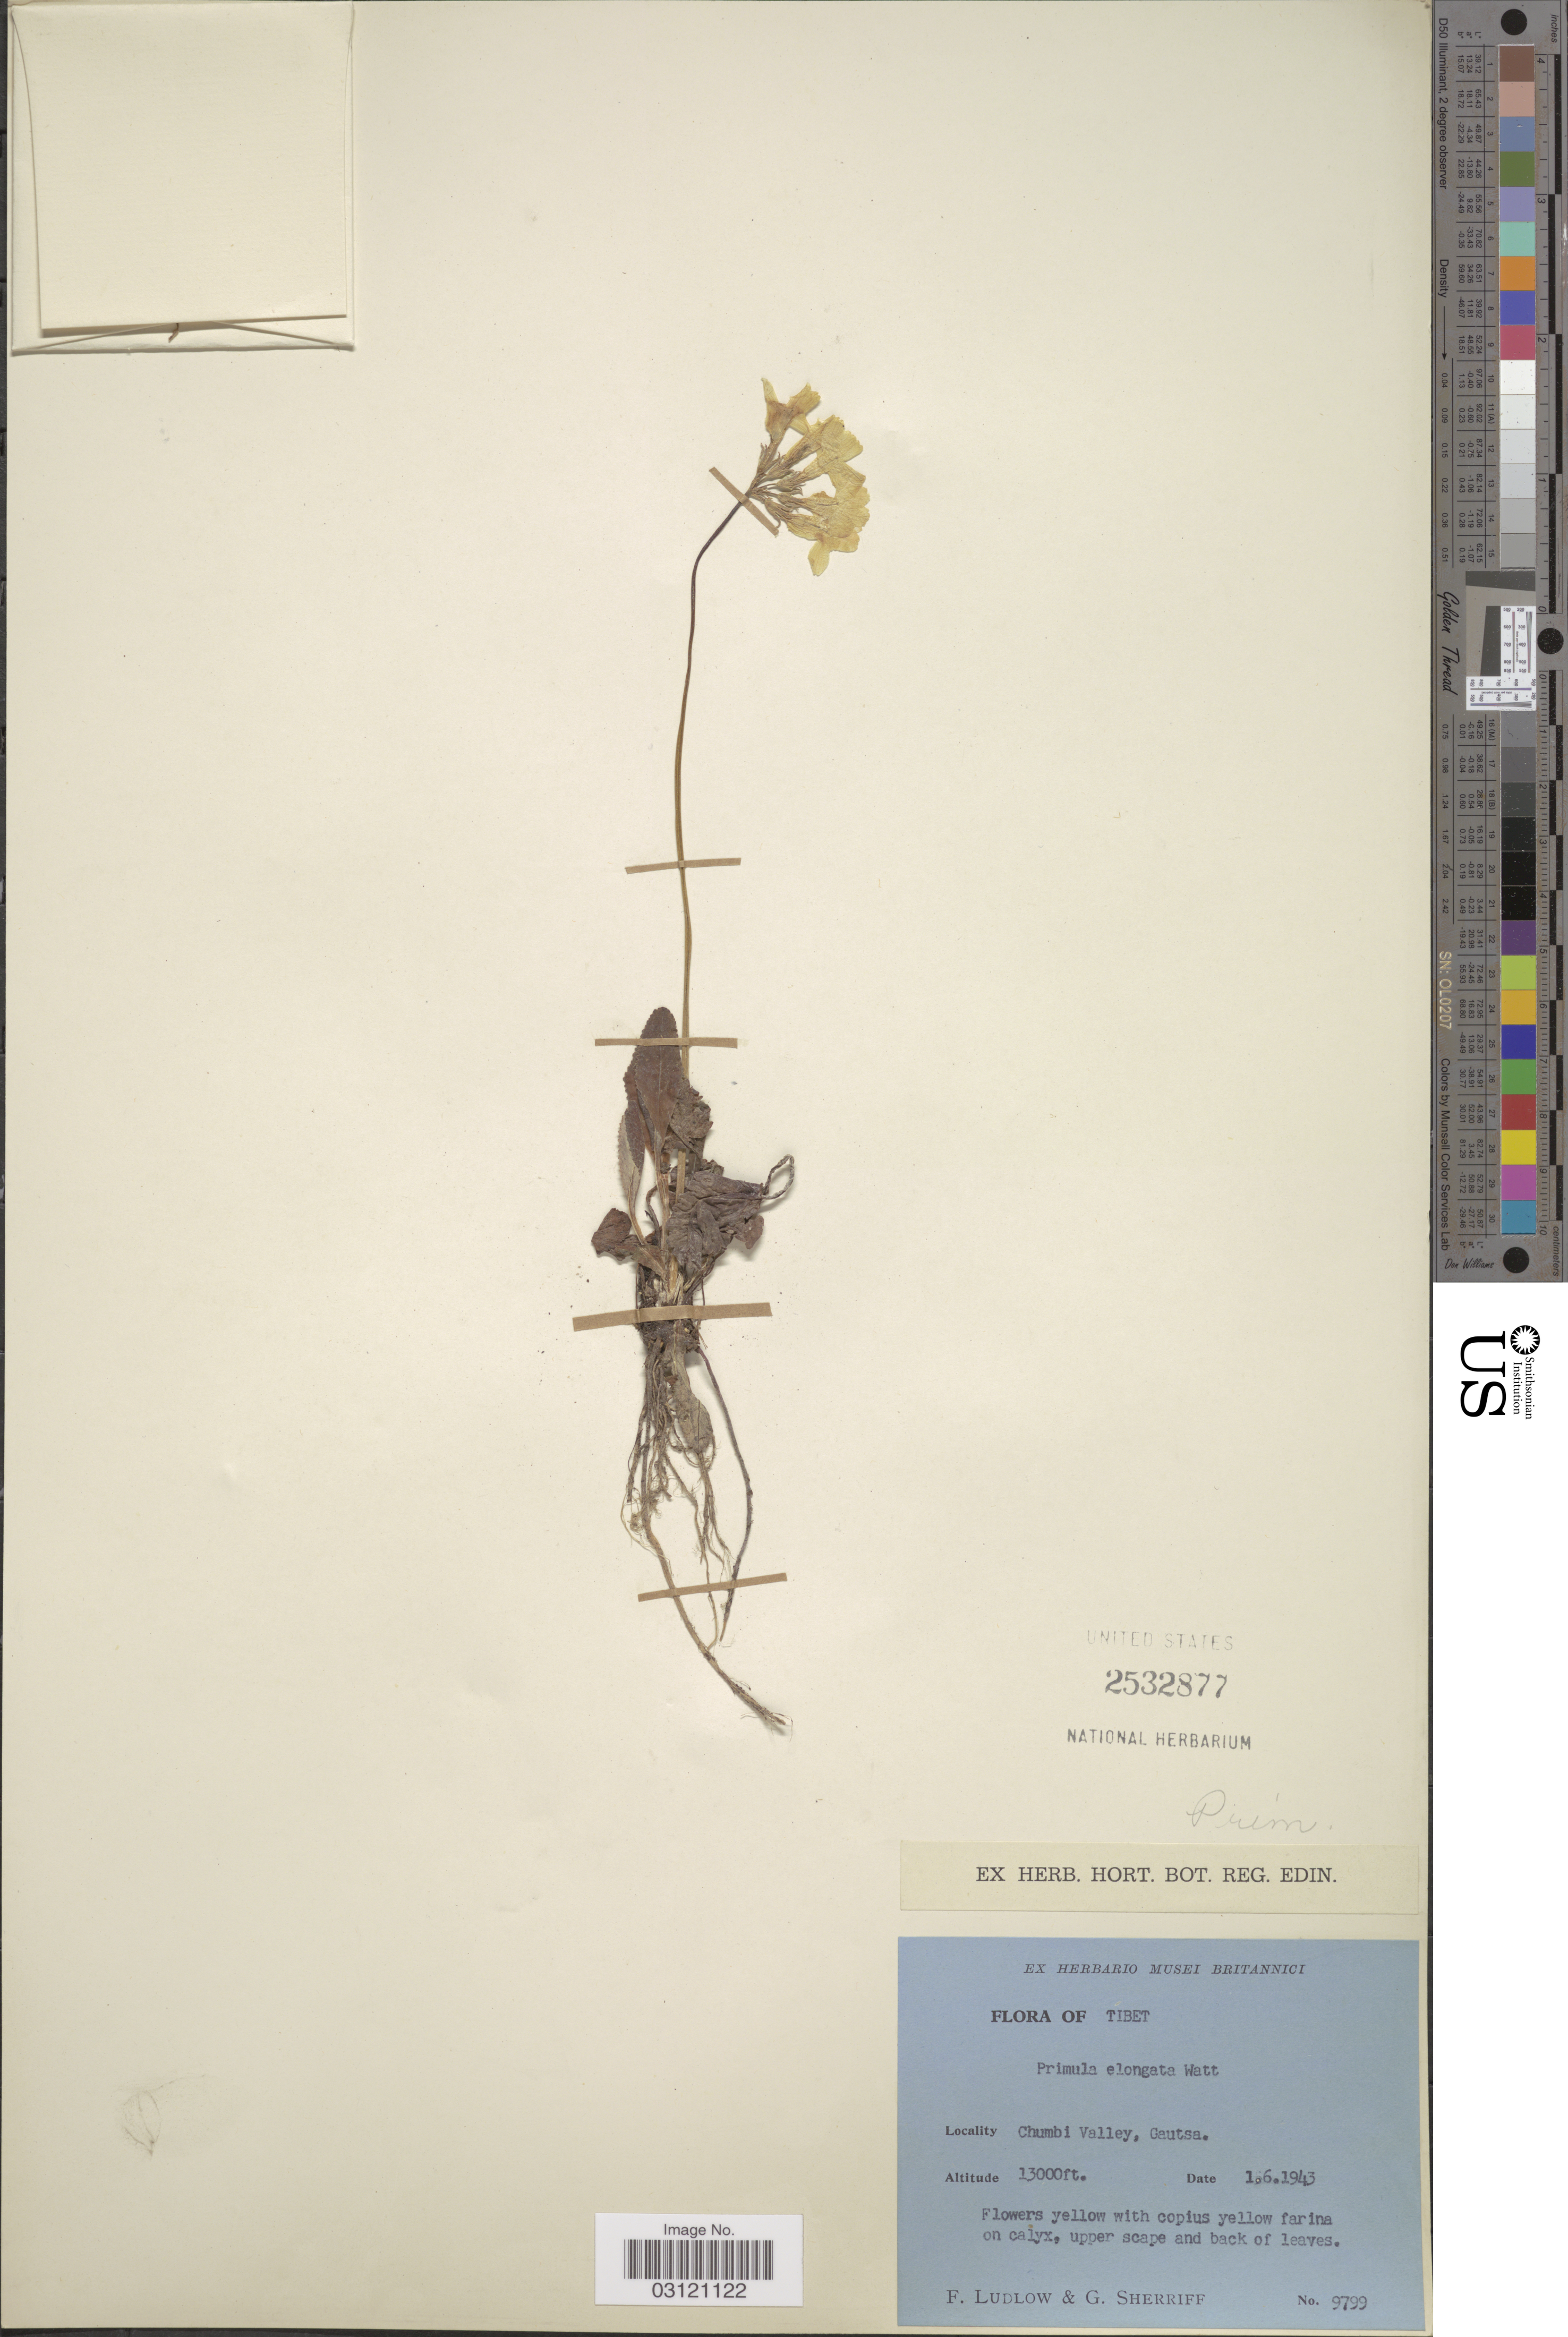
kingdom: Plantae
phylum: Tracheophyta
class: Magnoliopsida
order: Ericales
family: Primulaceae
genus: Primula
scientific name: Primula elongata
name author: Watt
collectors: F. Ludlow & G. Sherriff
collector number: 9799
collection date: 1943-06-01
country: China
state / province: Xizang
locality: Chumbi Valley, Gautsa. Tibet.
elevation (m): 3962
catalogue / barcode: US 2532877